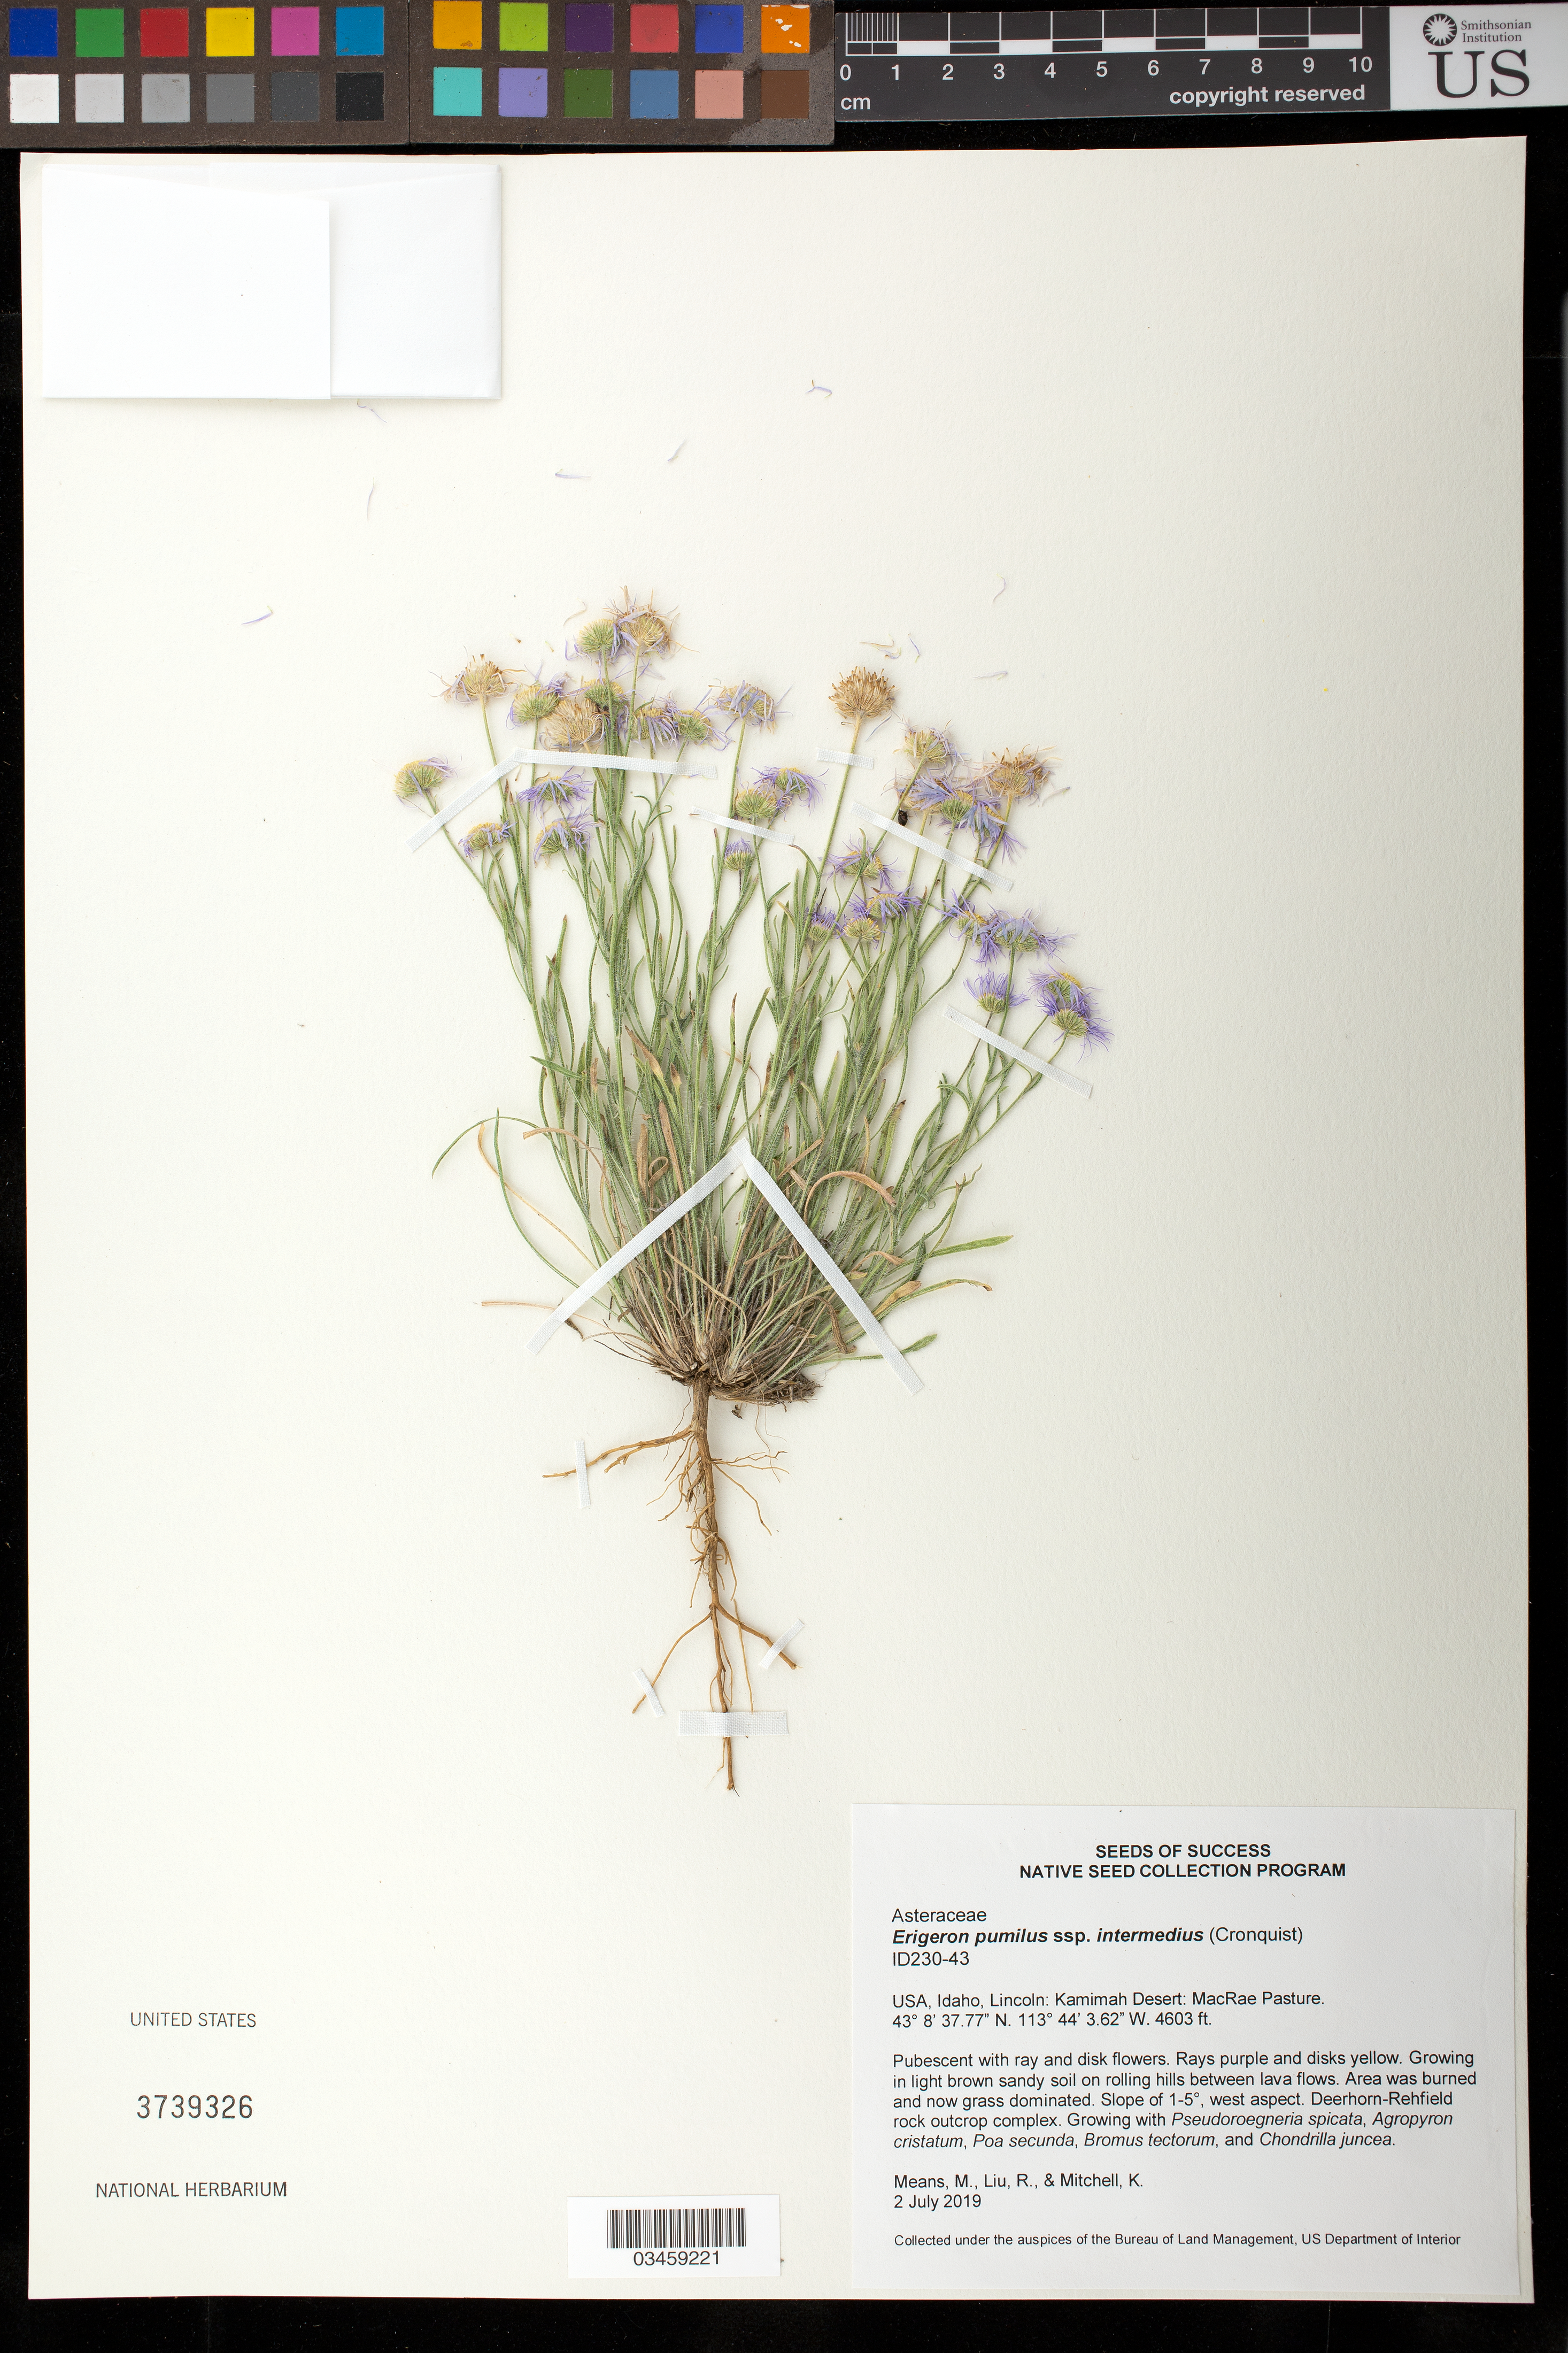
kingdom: Plantae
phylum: Tracheophyta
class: Magnoliopsida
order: Asterales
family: Asteraceae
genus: Erigeron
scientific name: Erigeron pumilus subsp. intermedius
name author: Cronq.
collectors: M. Means, M. Liu & K. Mitchell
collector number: ID230-43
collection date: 2019-07-02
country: United States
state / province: Idaho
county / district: Lincoln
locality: Kamimah Desert, MacRae Pasture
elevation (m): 1403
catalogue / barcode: US 3739326